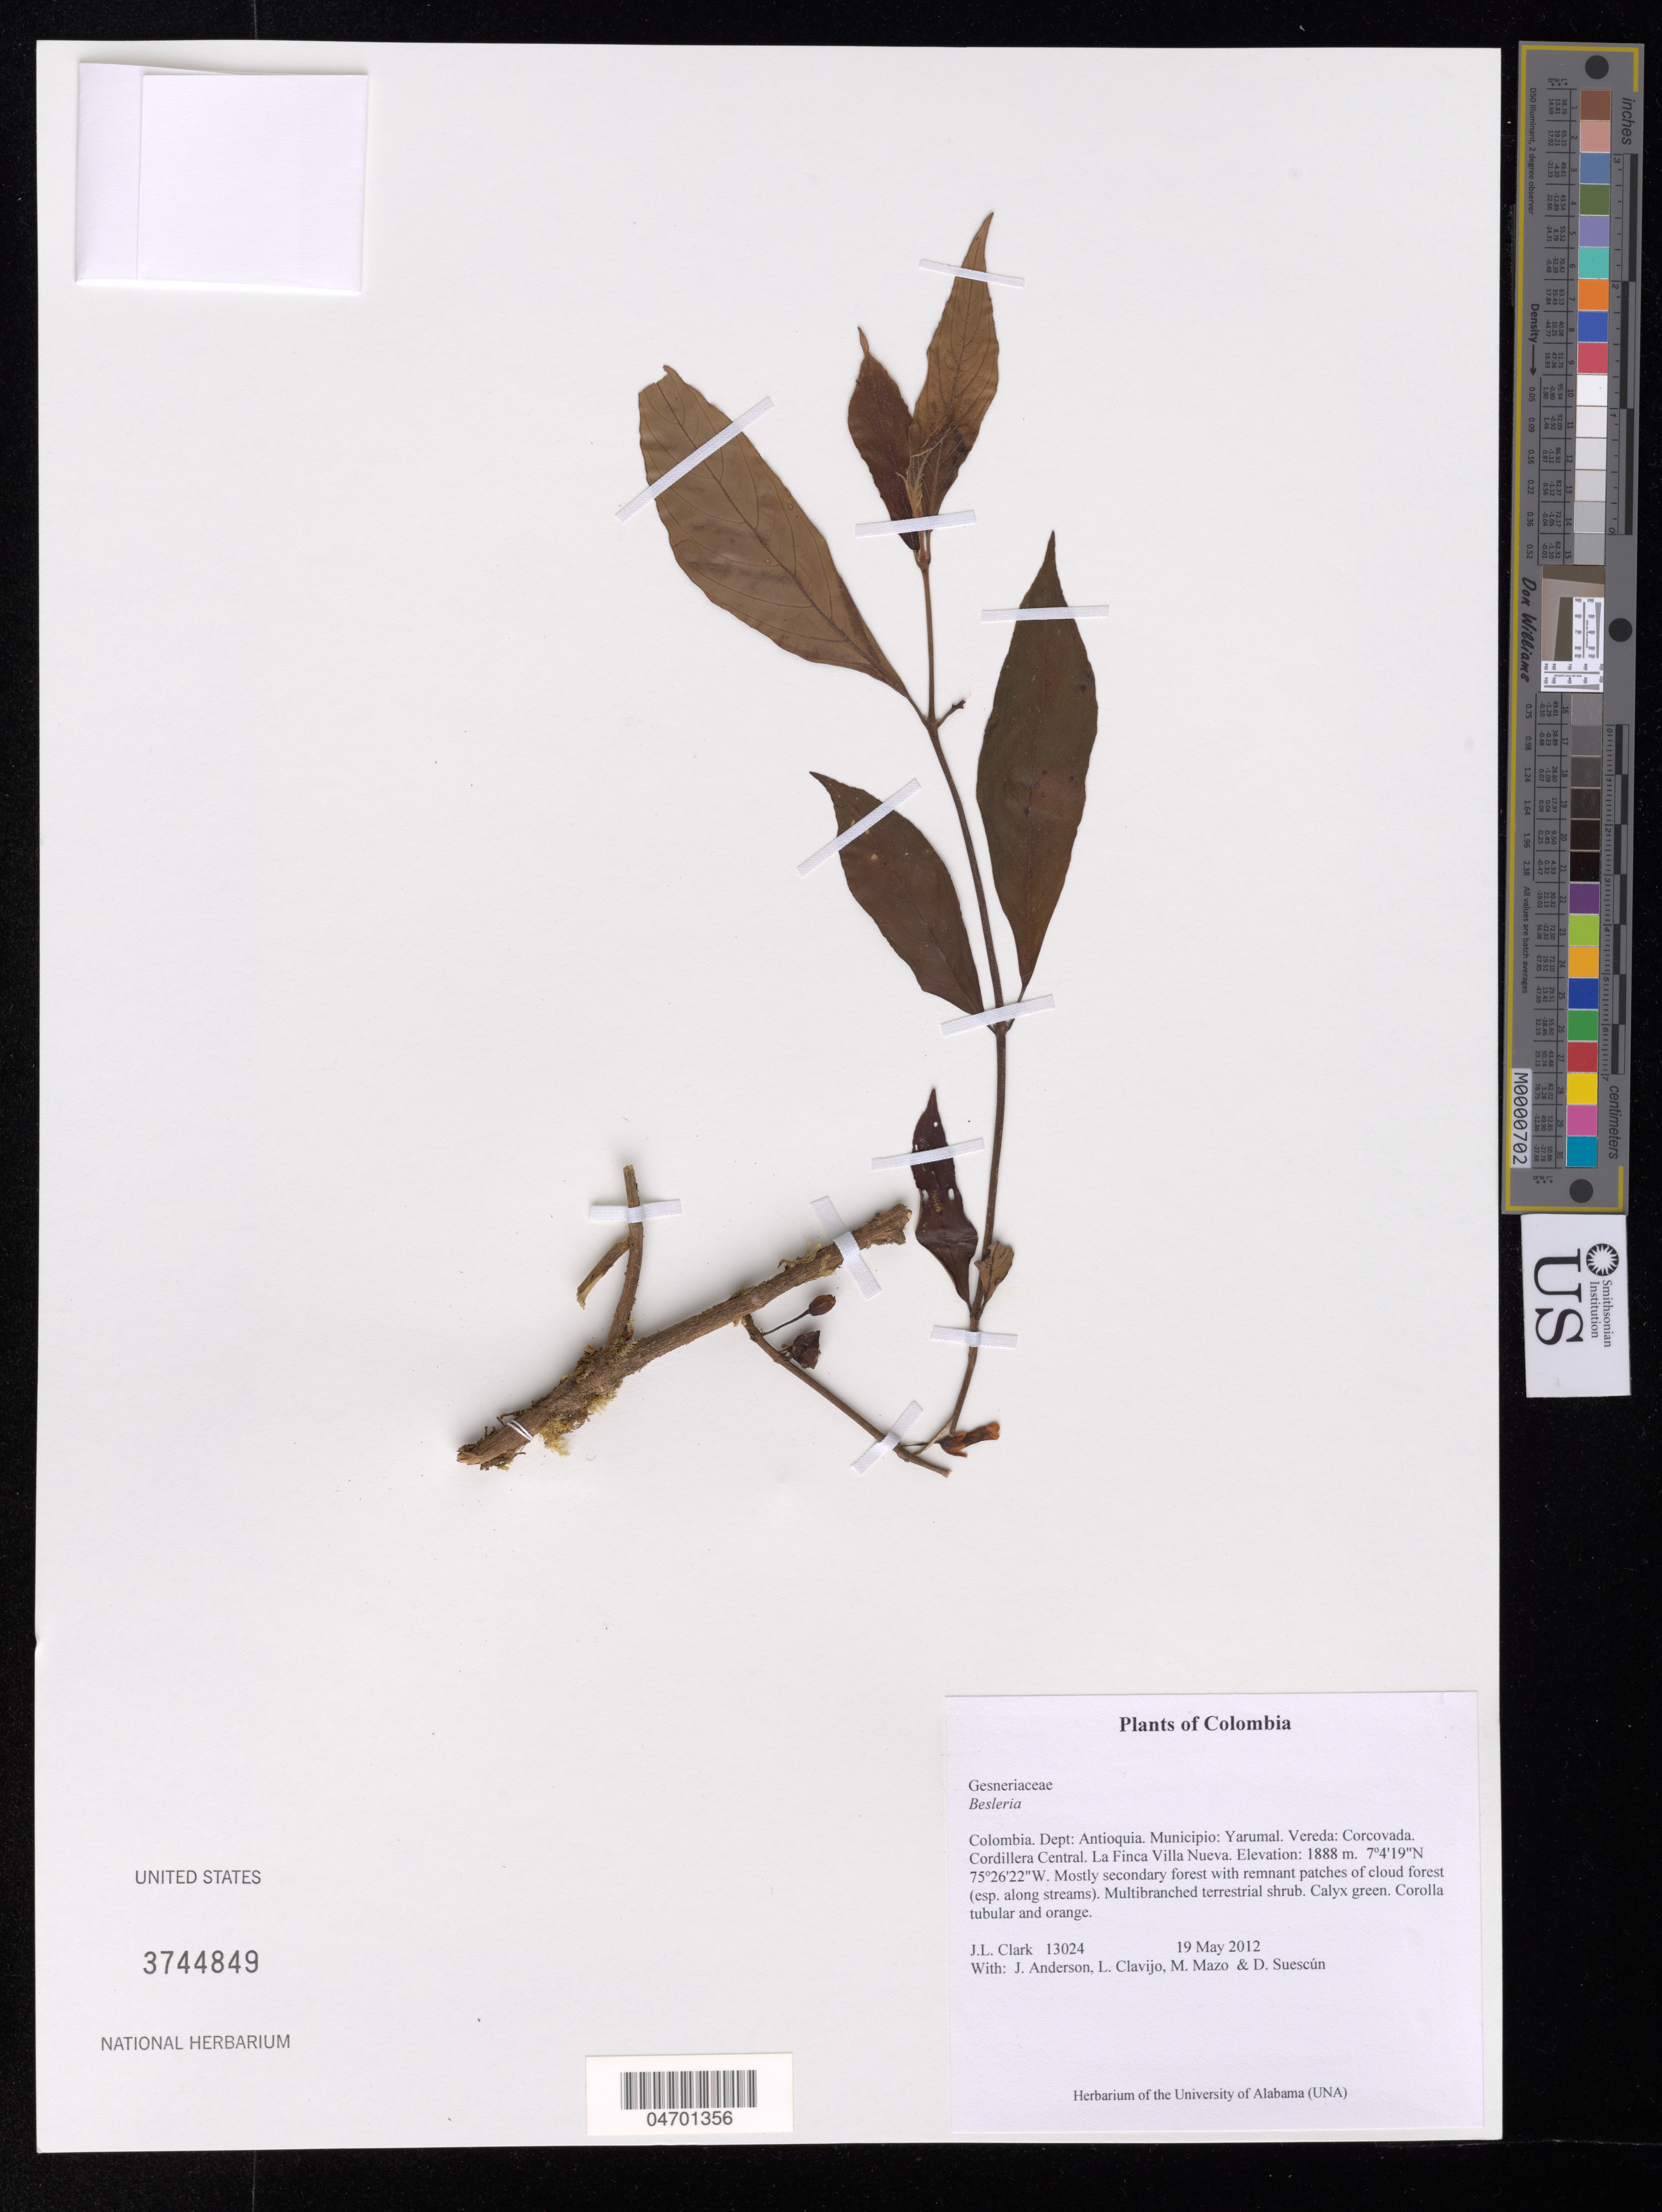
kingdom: Plantae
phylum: Tracheophyta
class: Magnoliopsida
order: Lamiales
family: Gesneriaceae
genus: Besleria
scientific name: Besleria sp.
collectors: J. L. Clark, J. Anderson, L. Clavijo & M. Mazo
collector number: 13024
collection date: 2012-05-19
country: Colombia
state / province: Antioquia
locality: Dept: Antioquia. Municipio: Yarumal. Vereda: Corcovada. Cordillera Central. La Finca Villa Nueva.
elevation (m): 1888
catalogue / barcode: US 3744849